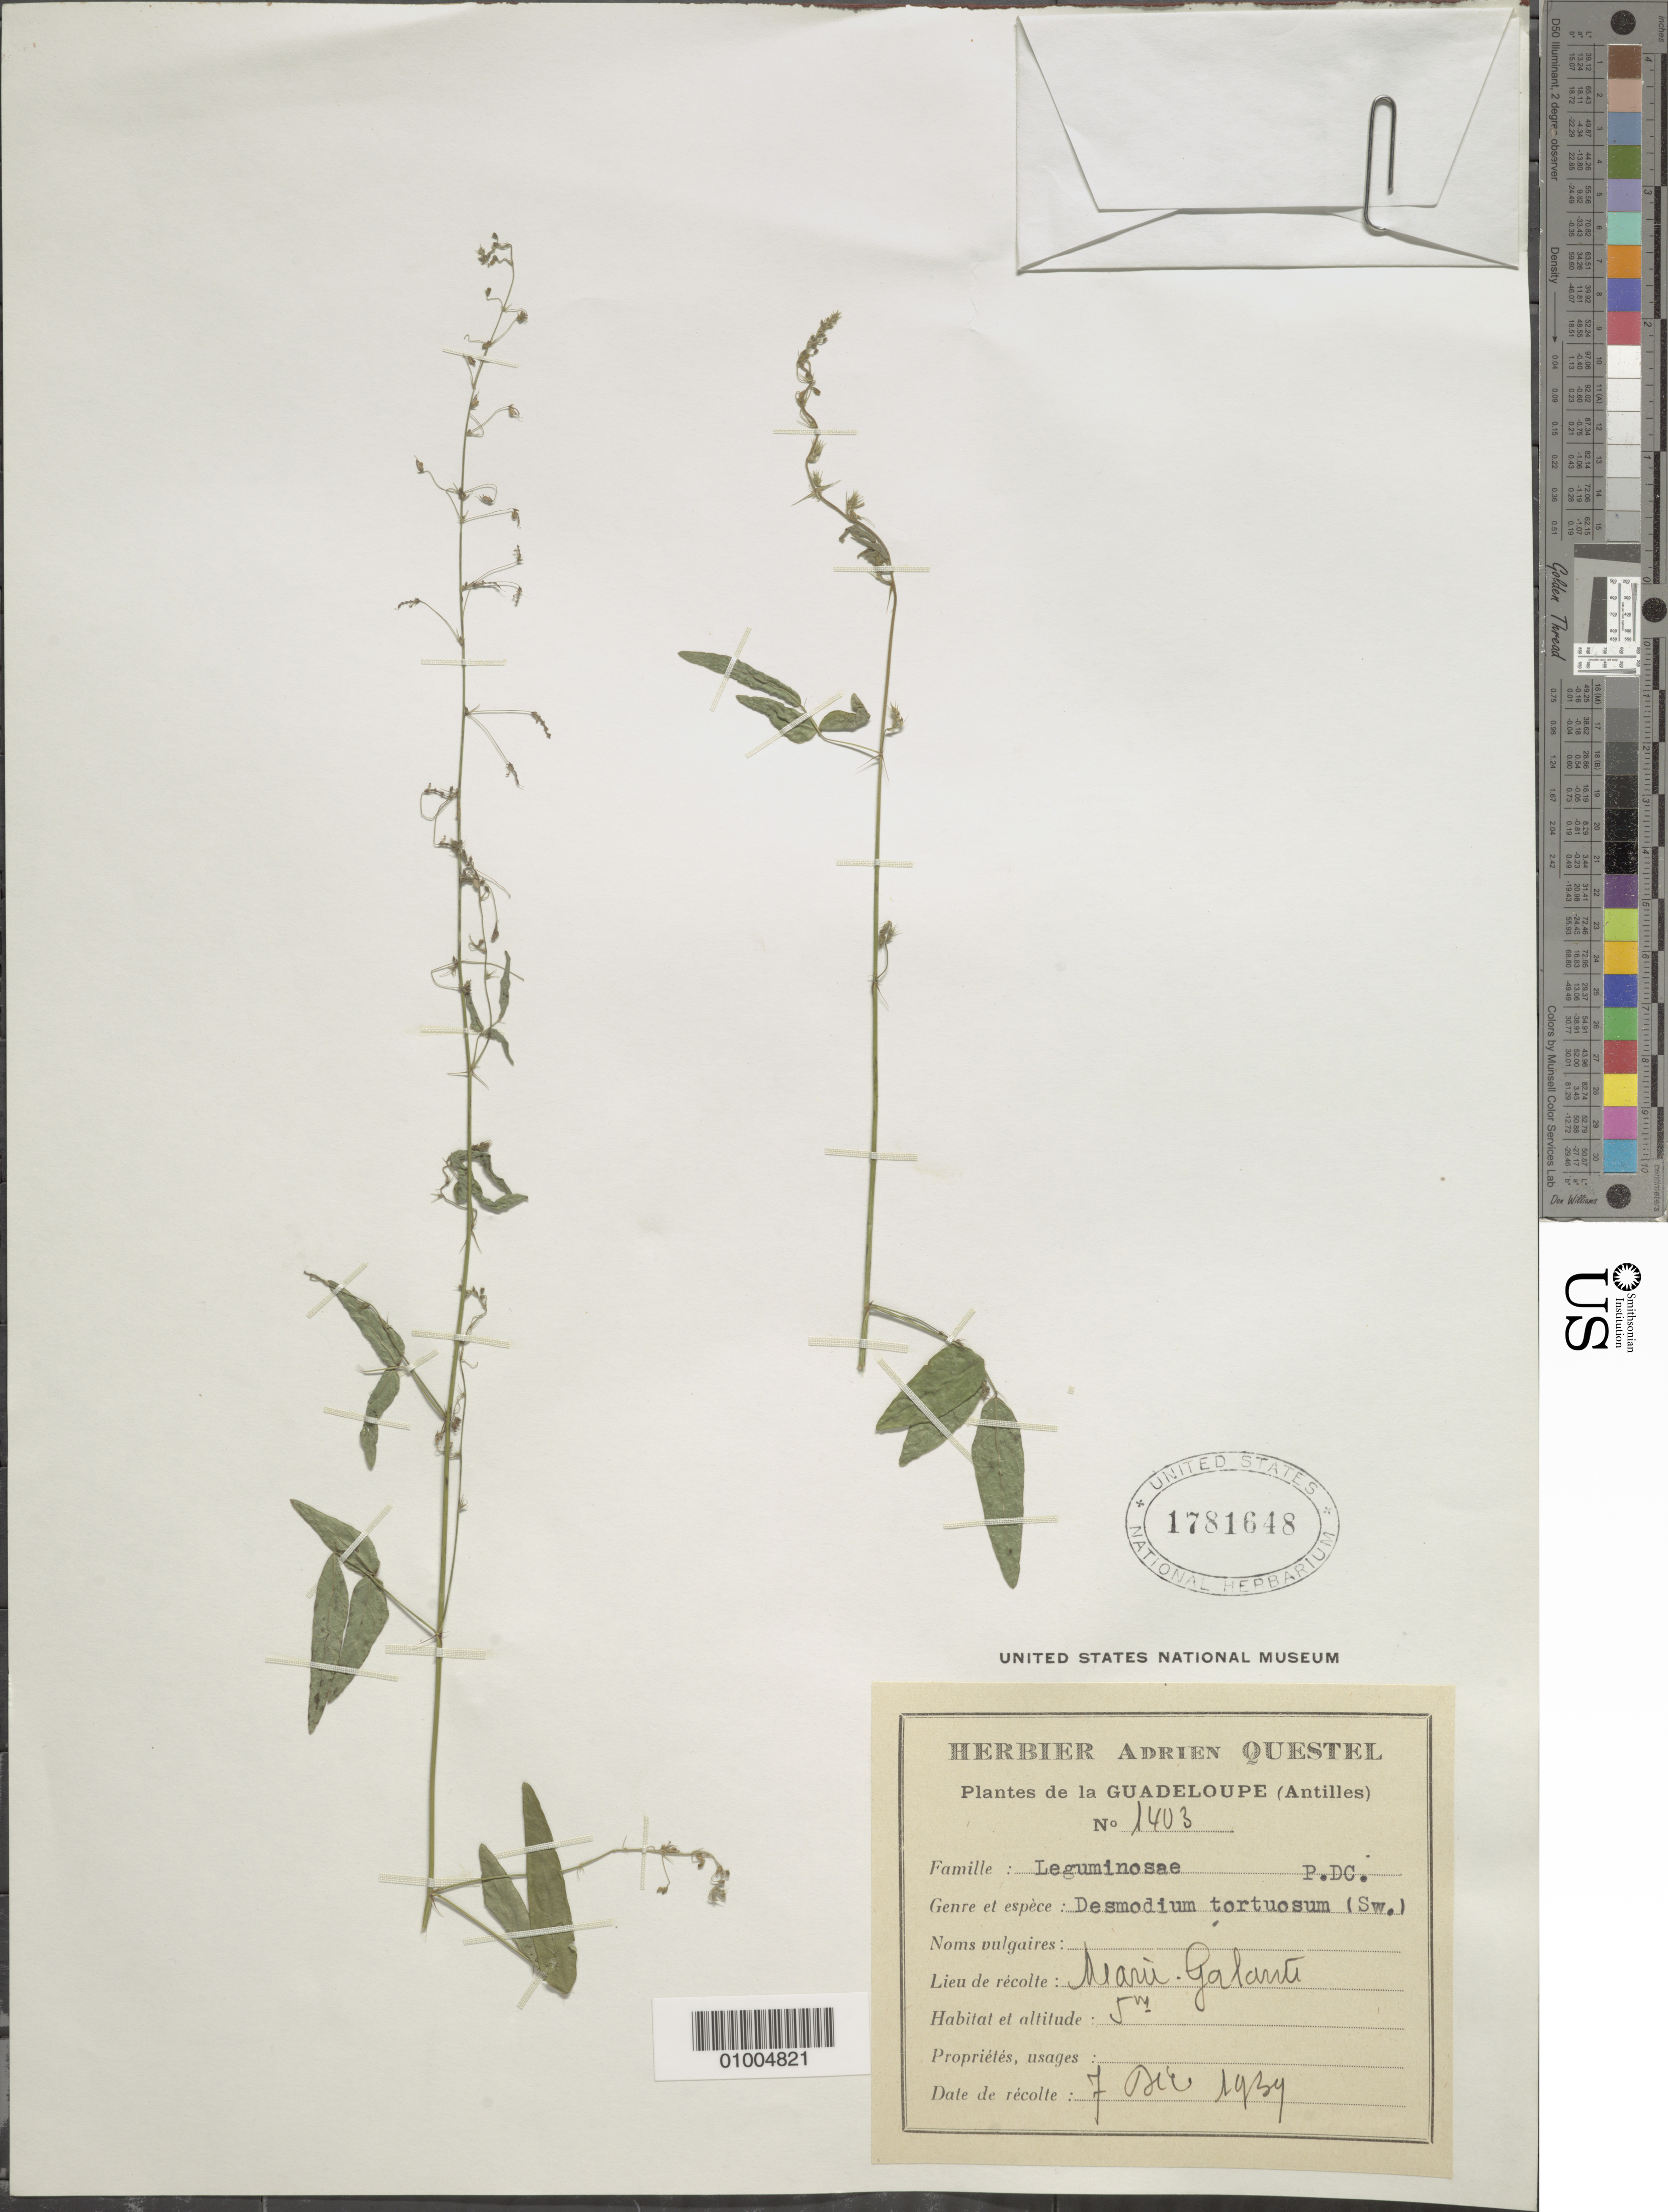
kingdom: Plantae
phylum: Tracheophyta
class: Magnoliopsida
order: Fabales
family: Fabaceae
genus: Desmodium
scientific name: Desmodium tortuosum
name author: (Sw.) DC.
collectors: A. Questel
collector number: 1403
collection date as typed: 07 Dec 1939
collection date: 1939-12-07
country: Guadeloupe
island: Basse Terre [Guadeloupe]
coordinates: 0 N, 0 E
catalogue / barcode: US 1781648